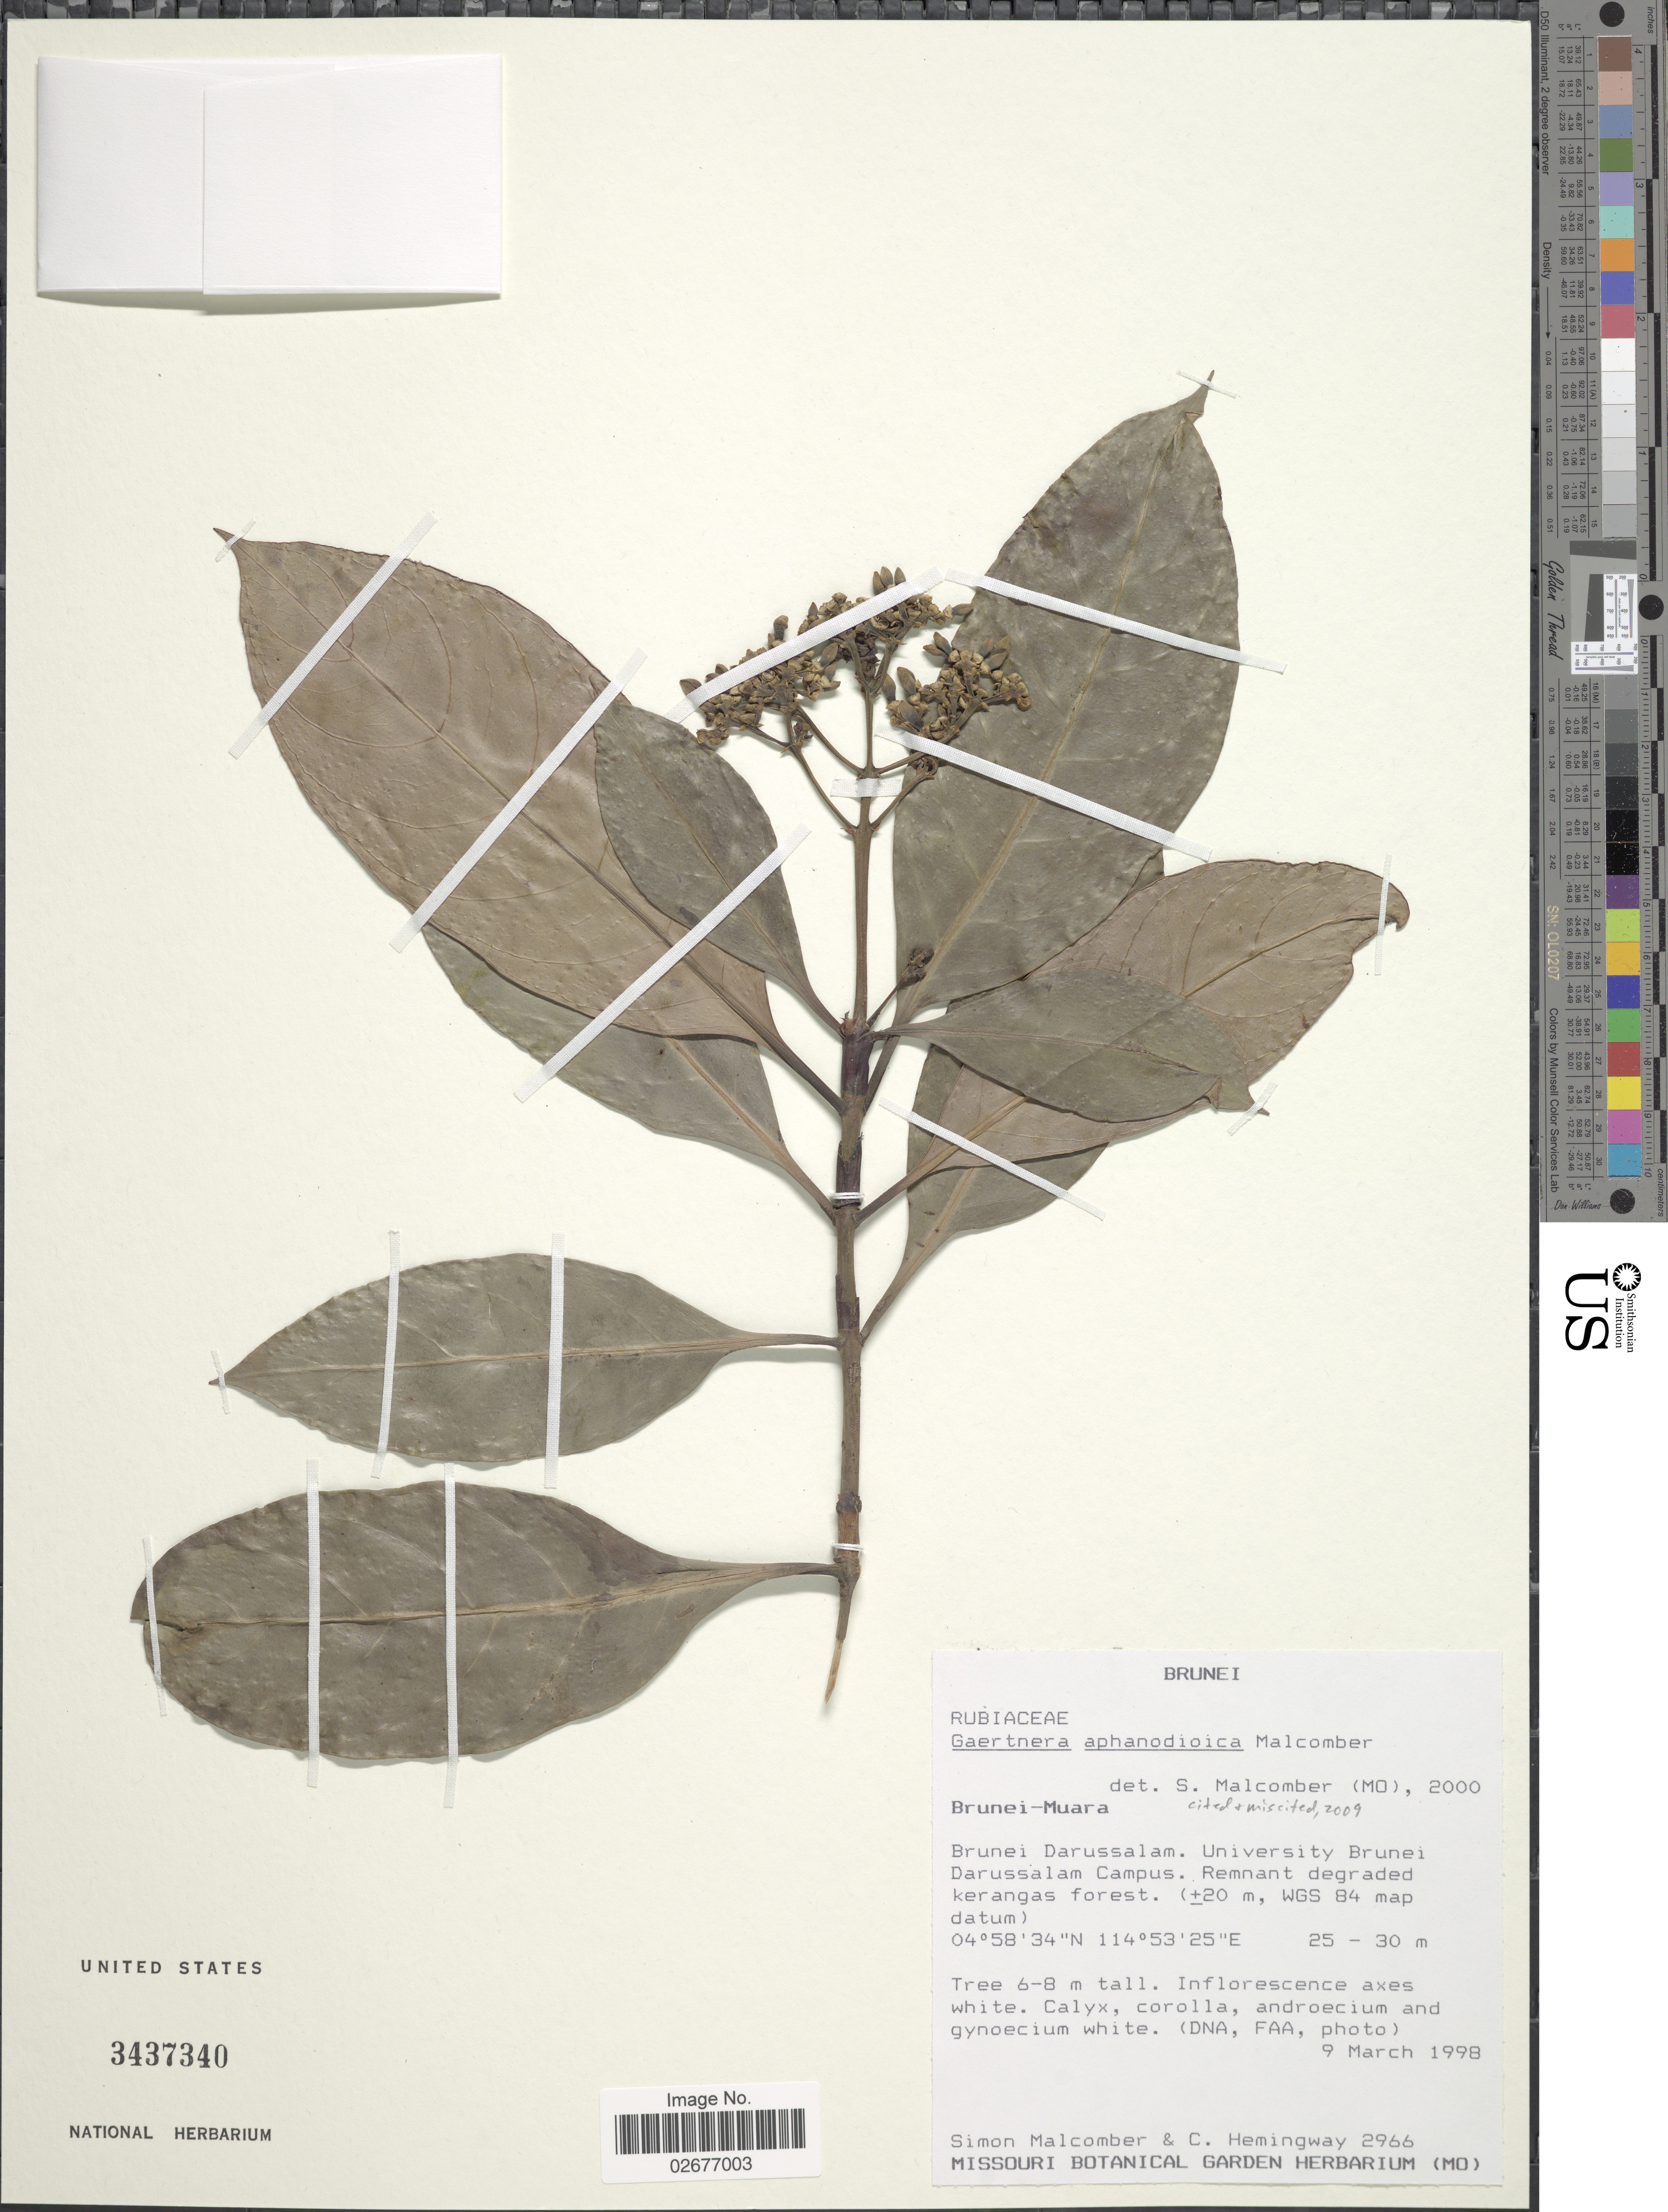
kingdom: Plantae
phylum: Tracheophyta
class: Magnoliopsida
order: Gentianales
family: Rubiaceae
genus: Gaertnera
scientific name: Gaertnera aphanodioica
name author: Malcomber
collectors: S. T. Malcomber & C. Hemingway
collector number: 2966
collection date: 1998-03-09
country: Brunei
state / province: Brunei and Muara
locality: Brunei-Muara, Brunei Darussalam, University Brunei Darussalam Campus, Remnant degraded kerangas forest (20 m, WGS 84 map datum)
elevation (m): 25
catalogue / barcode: US 3437340